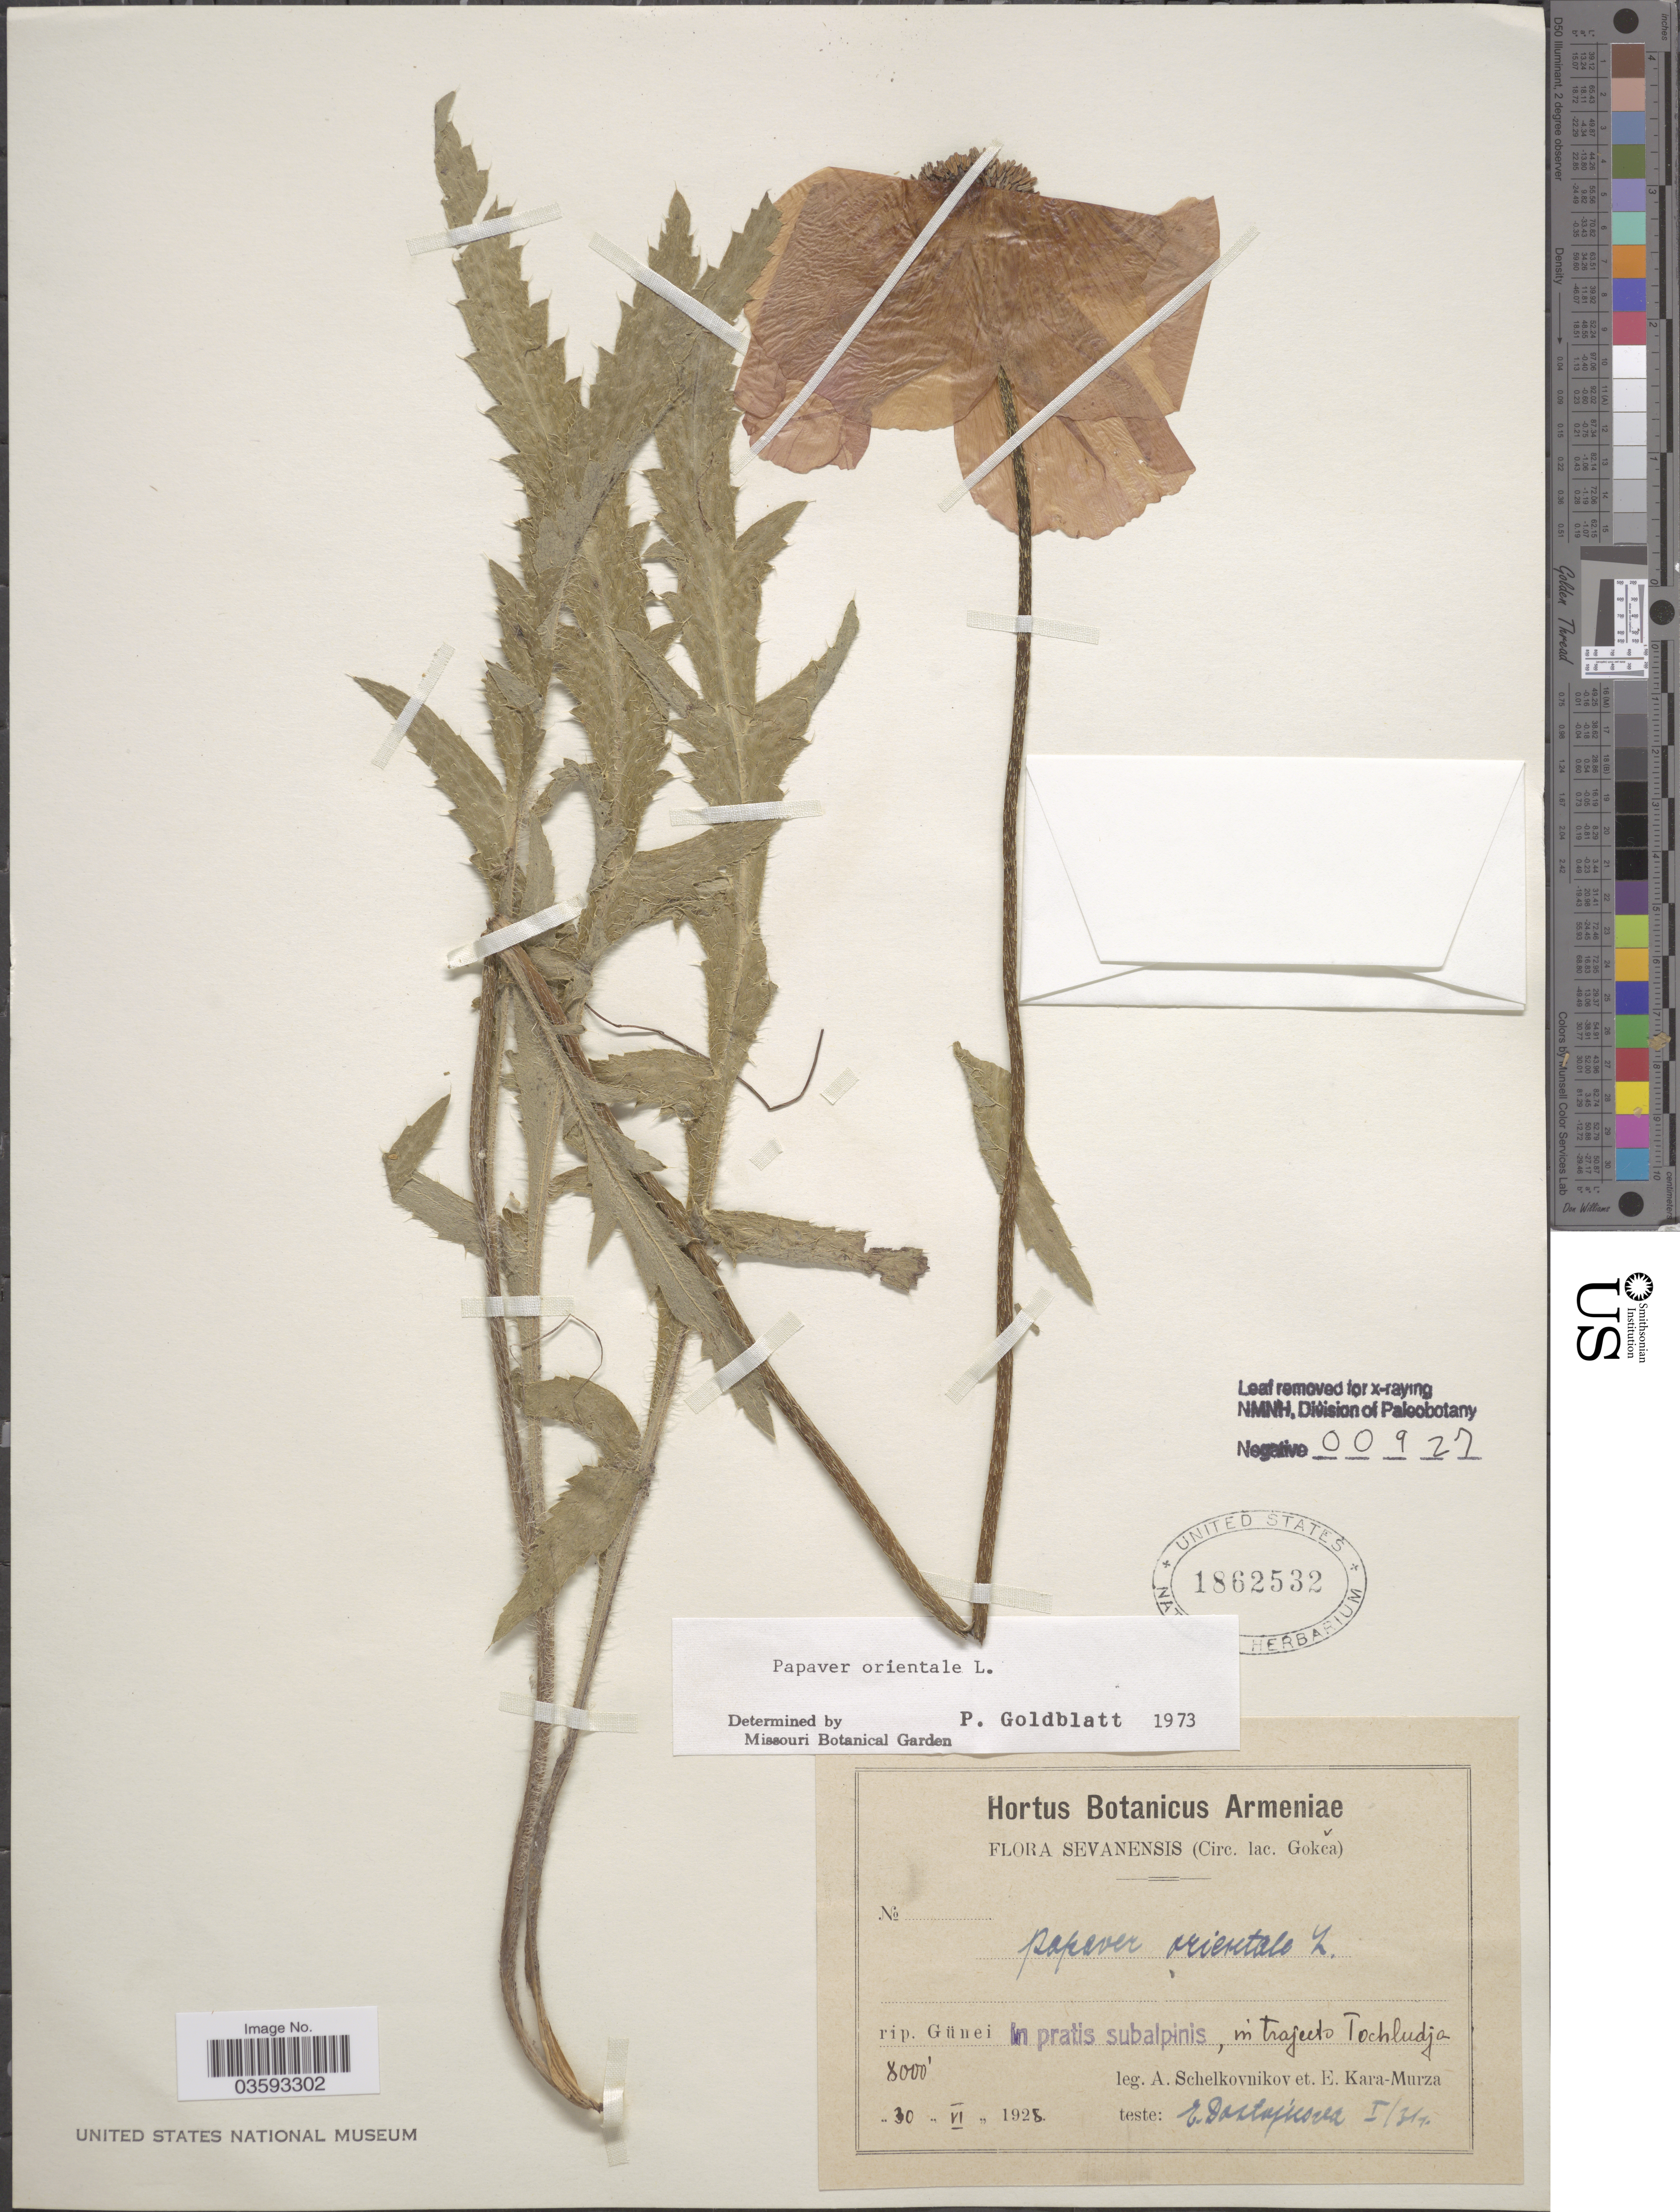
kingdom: Plantae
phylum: Tracheophyta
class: Magnoliopsida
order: Ranunculales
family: Papaveraceae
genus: Papaver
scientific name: Papaver orientale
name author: L.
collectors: A. B. Schelkovnikov & E. Kara-Murza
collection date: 1928-06-30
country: Armenia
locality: Sevanensis (Circ. lac. Gokča). rip. Günei. In pratis subalpinis, in trageets [interpreted] Tochludja.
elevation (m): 2438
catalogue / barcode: US 1862532